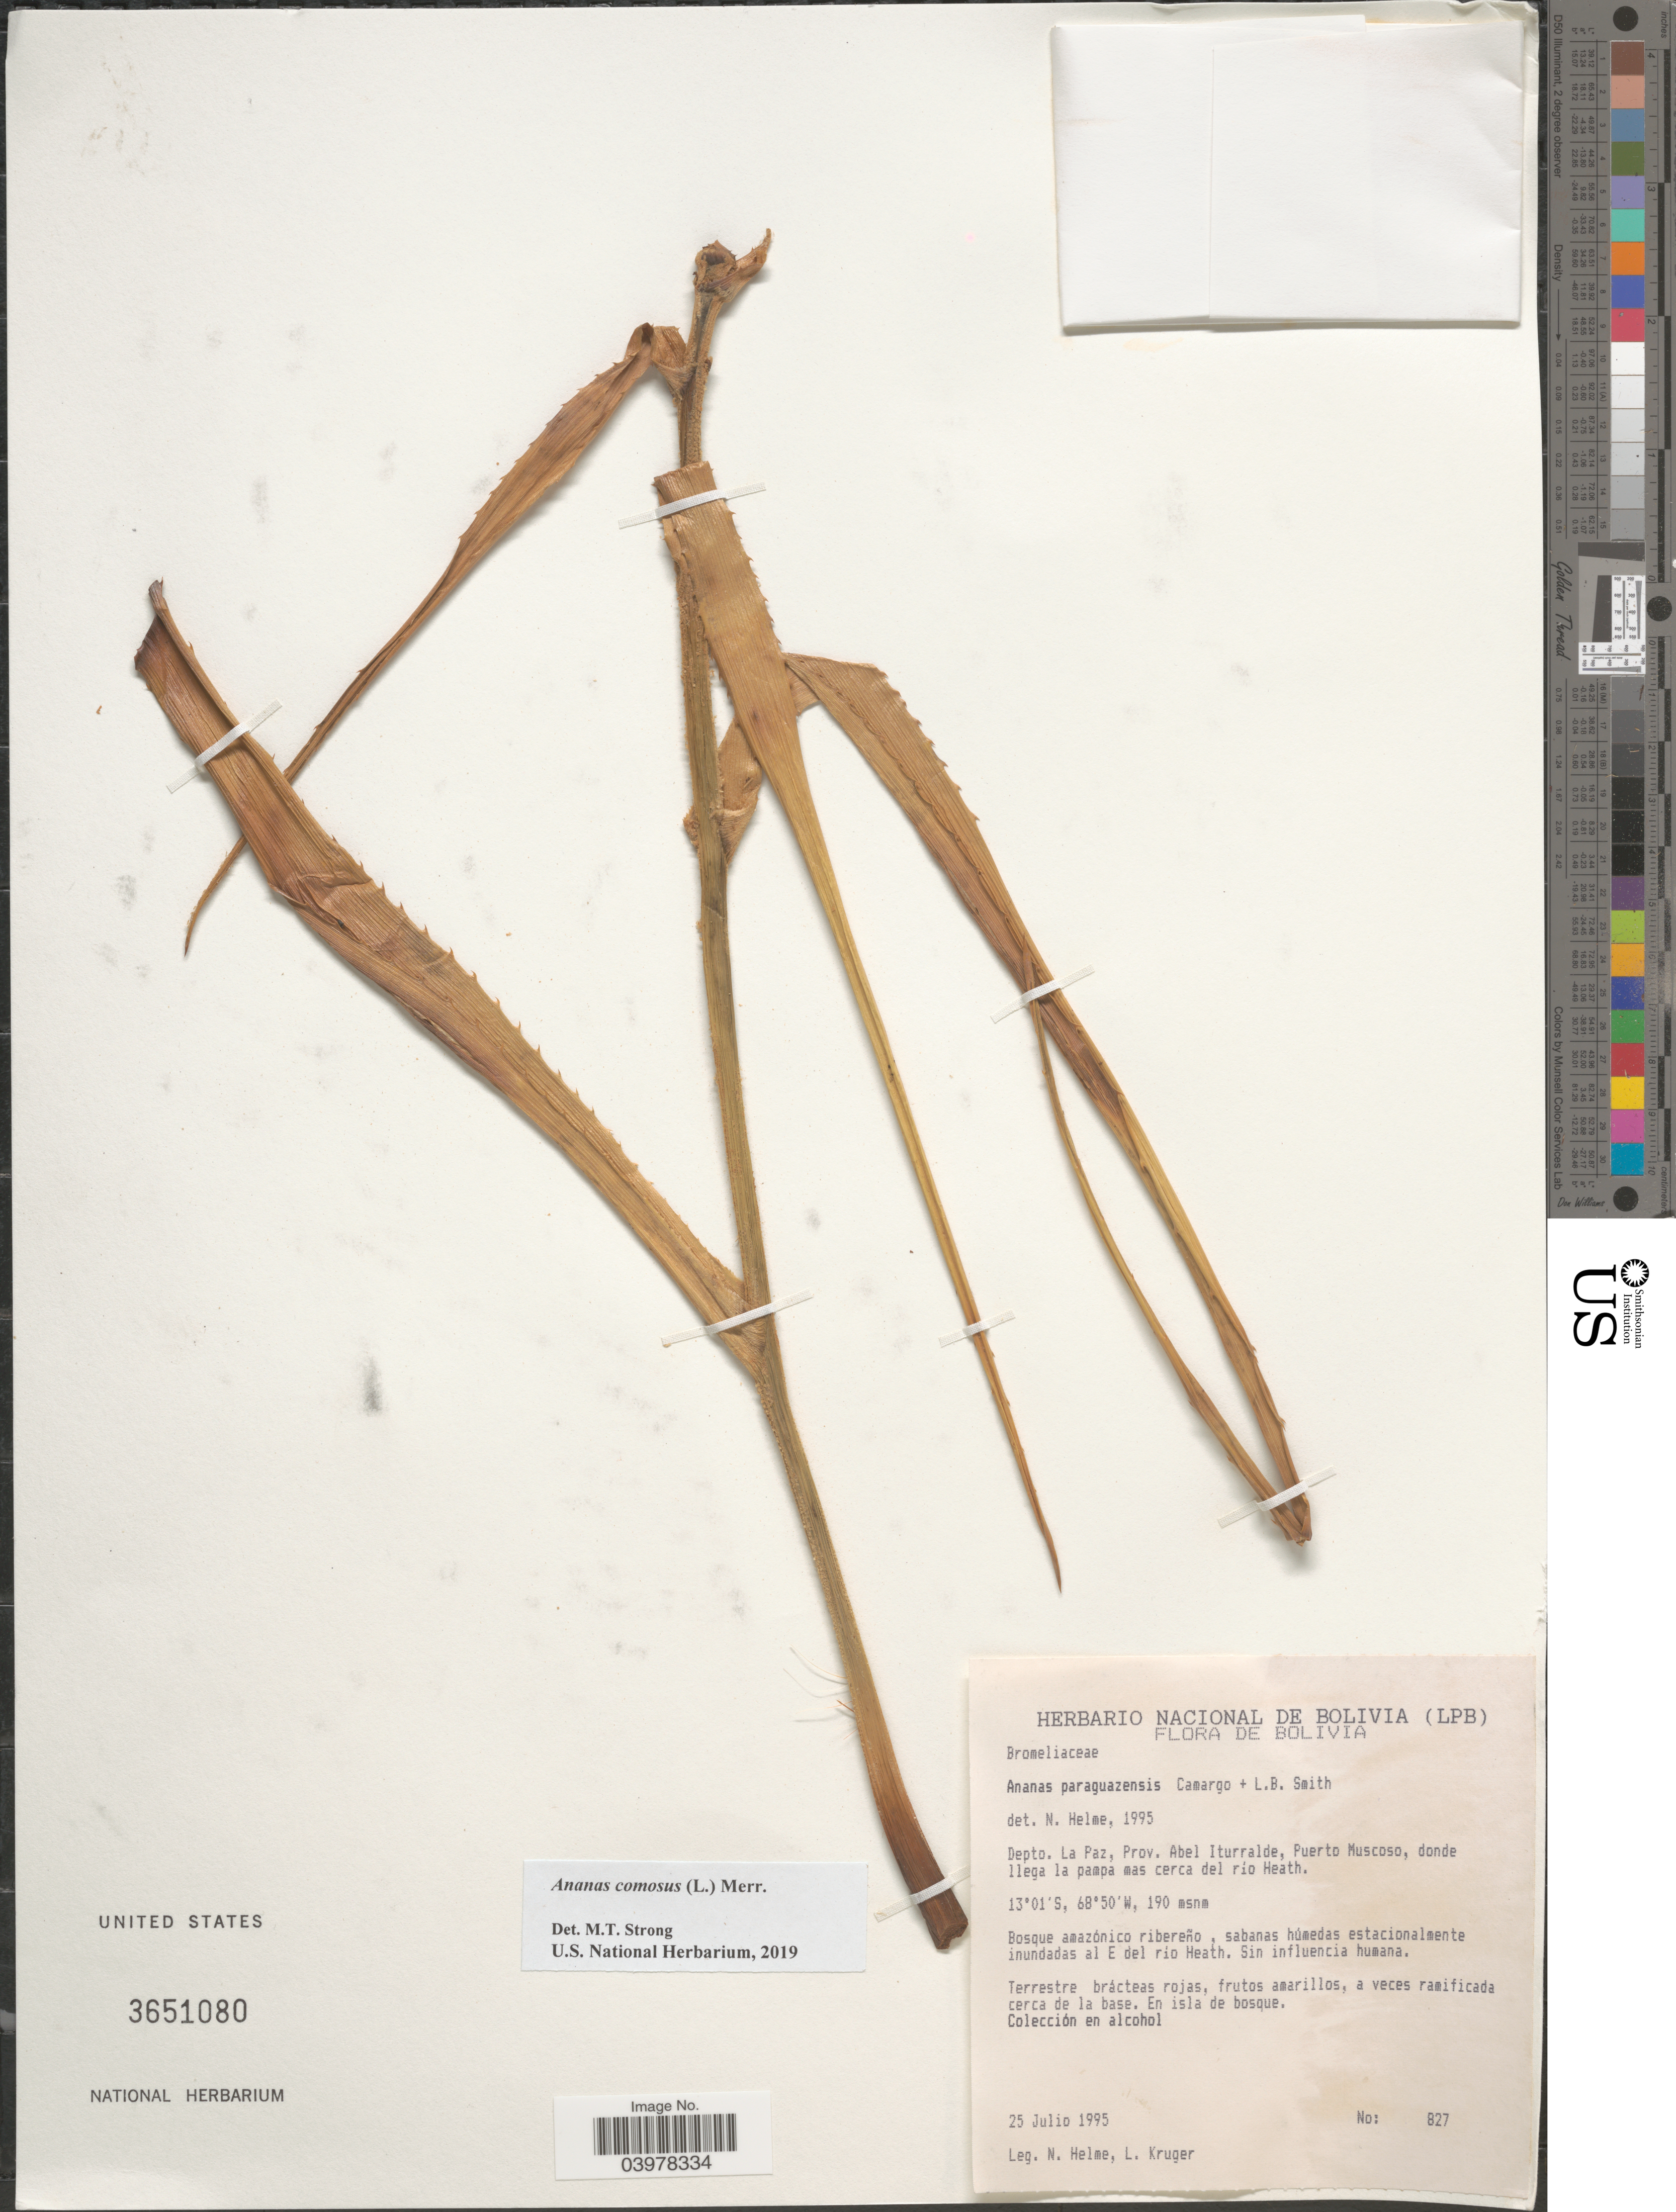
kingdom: Plantae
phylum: Tracheophyta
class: Liliopsida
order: Poales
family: Bromeliaceae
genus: Ananas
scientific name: Ananas comosus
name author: (L.) Merr.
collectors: N. Helme & L. Kruger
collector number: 827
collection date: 1995-07-25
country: Bolivia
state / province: La Paz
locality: Depto. La Paz, Prov. Abel Iturralde, Puerto Muscoso, donde llega la pampa mas cerca del río Heath. Bosque amazónico ribereño, sabanas húmedas estacionalmente inundadas al E del río Heath. Sin influencia humana.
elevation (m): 190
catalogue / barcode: US 3651080